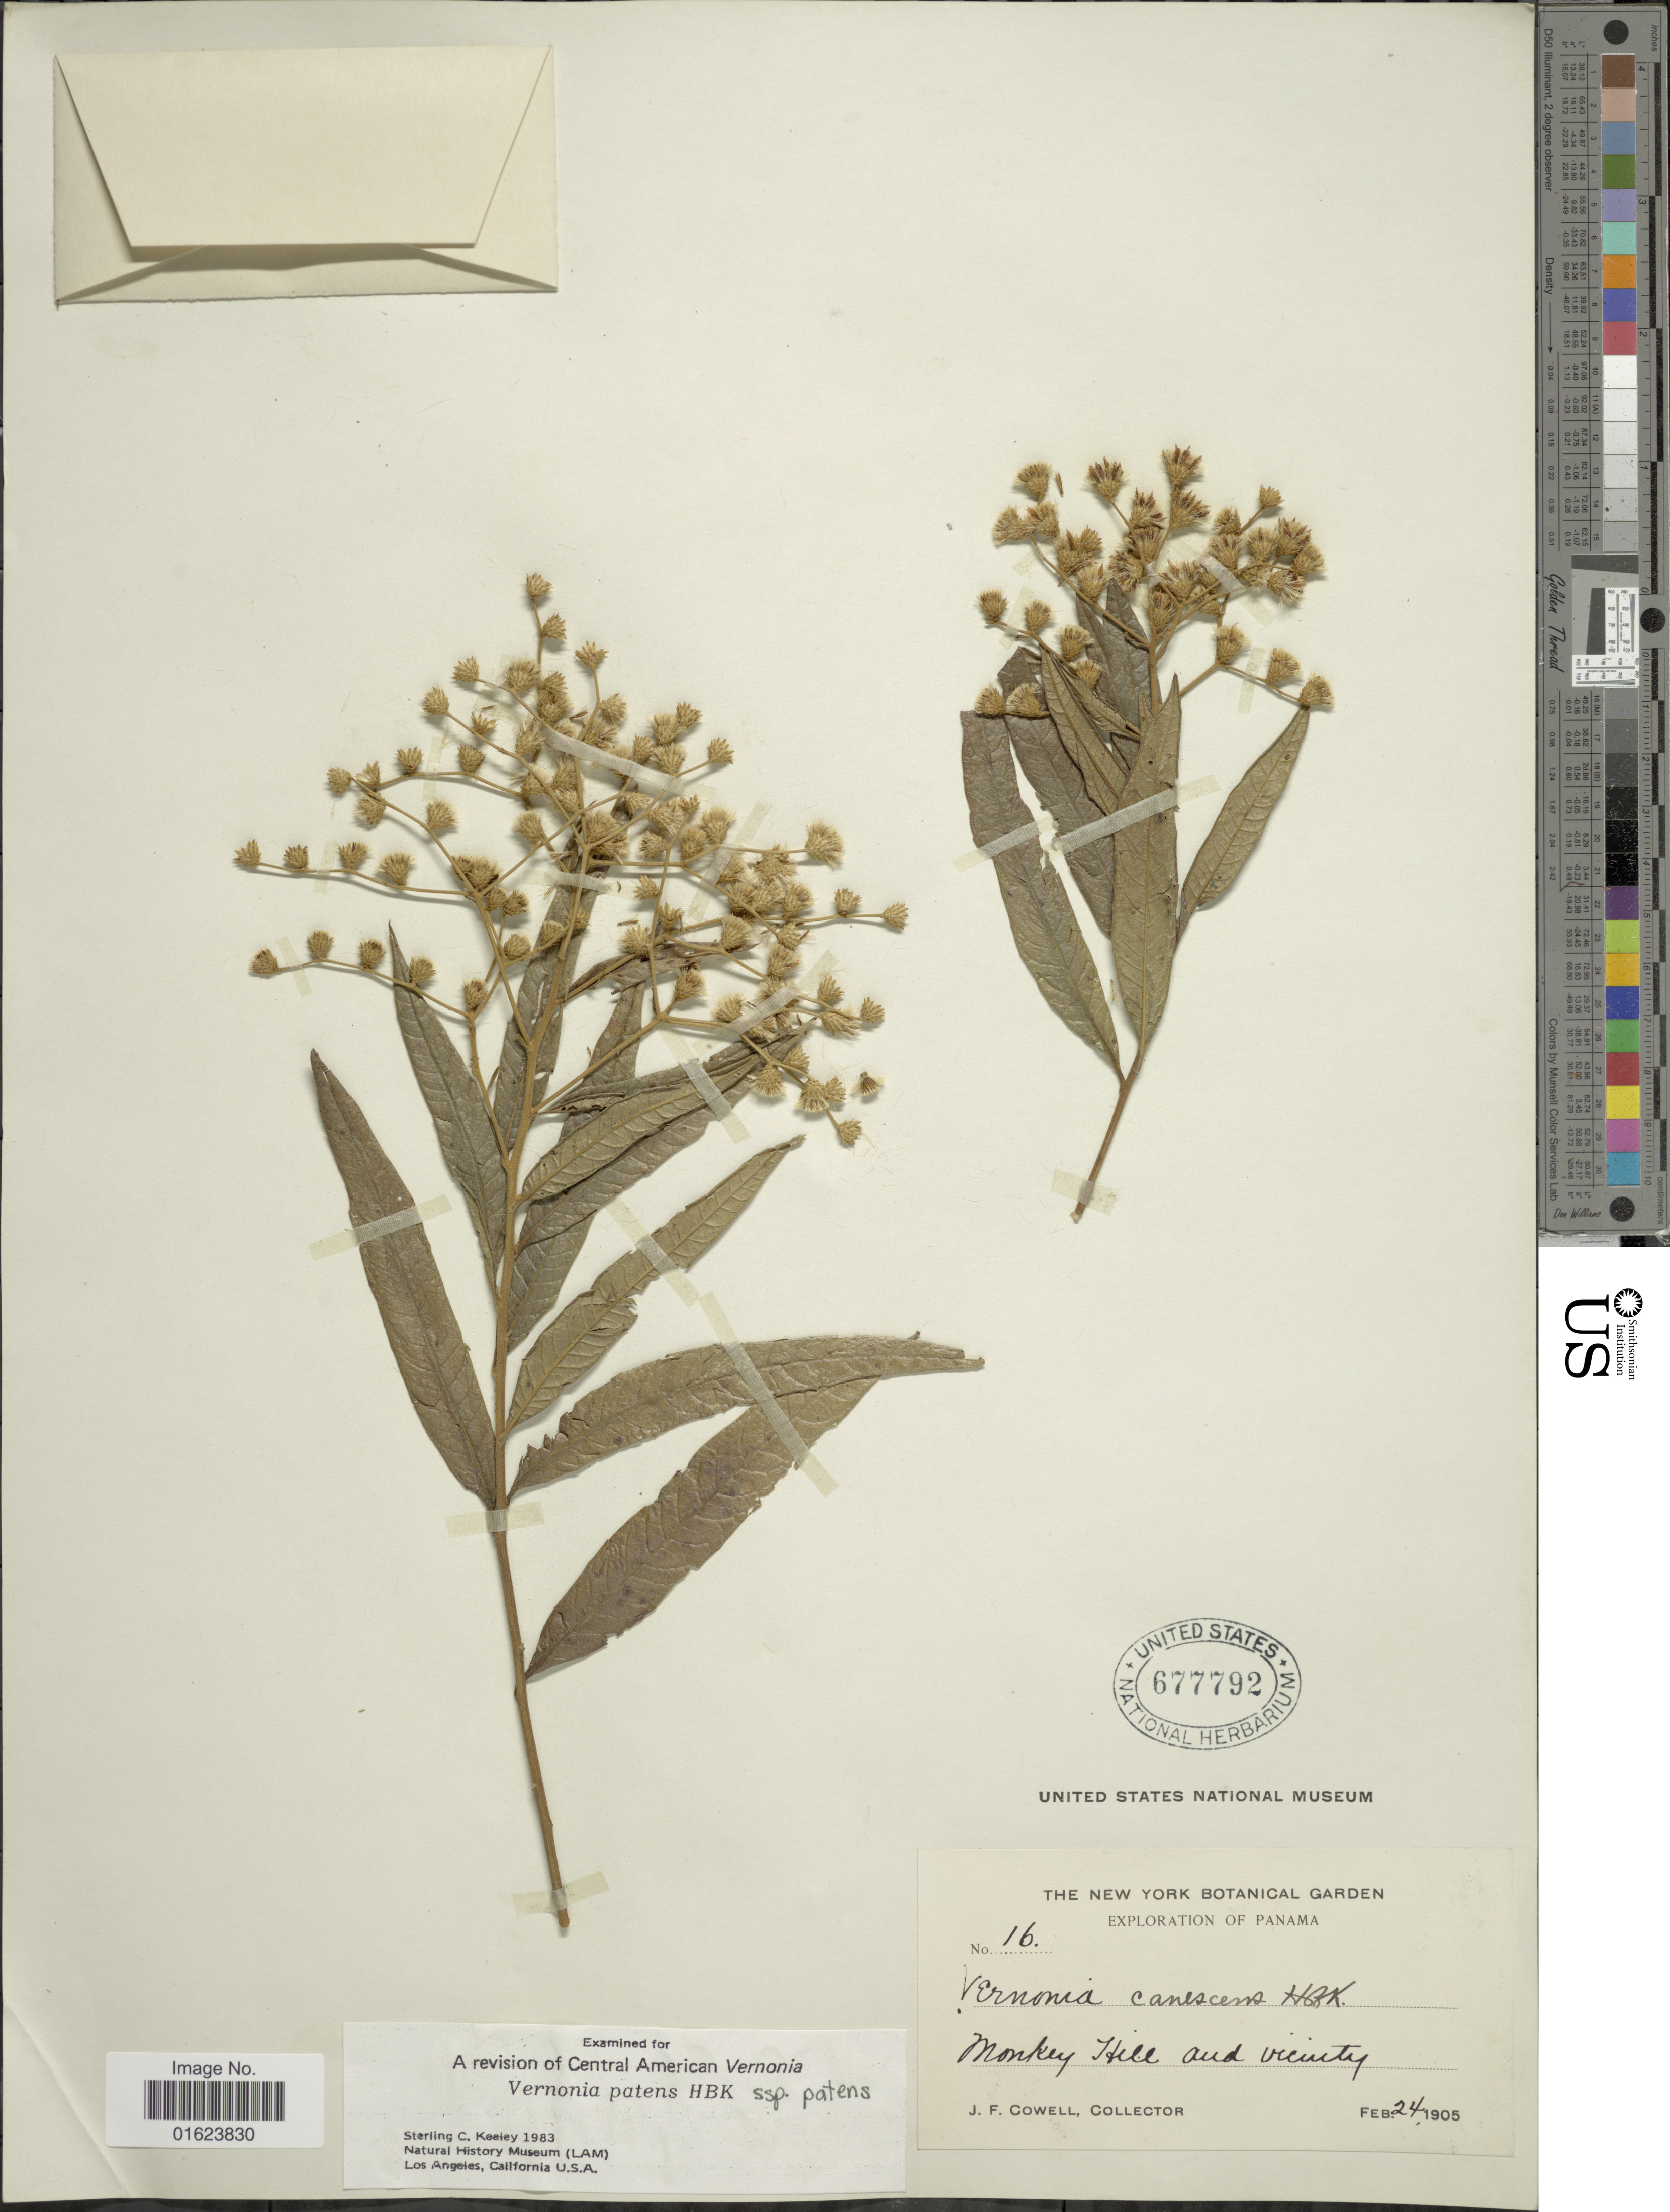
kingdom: Plantae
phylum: Tracheophyta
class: Magnoliopsida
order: Asterales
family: Asteraceae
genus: Vernonanthura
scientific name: Vernonanthura patens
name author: (Kunth) H. Rob.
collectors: J. F. Cowell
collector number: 16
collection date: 1905-02-24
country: Panama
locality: Panama. Monkey Hill and vicinity.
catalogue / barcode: US 677792